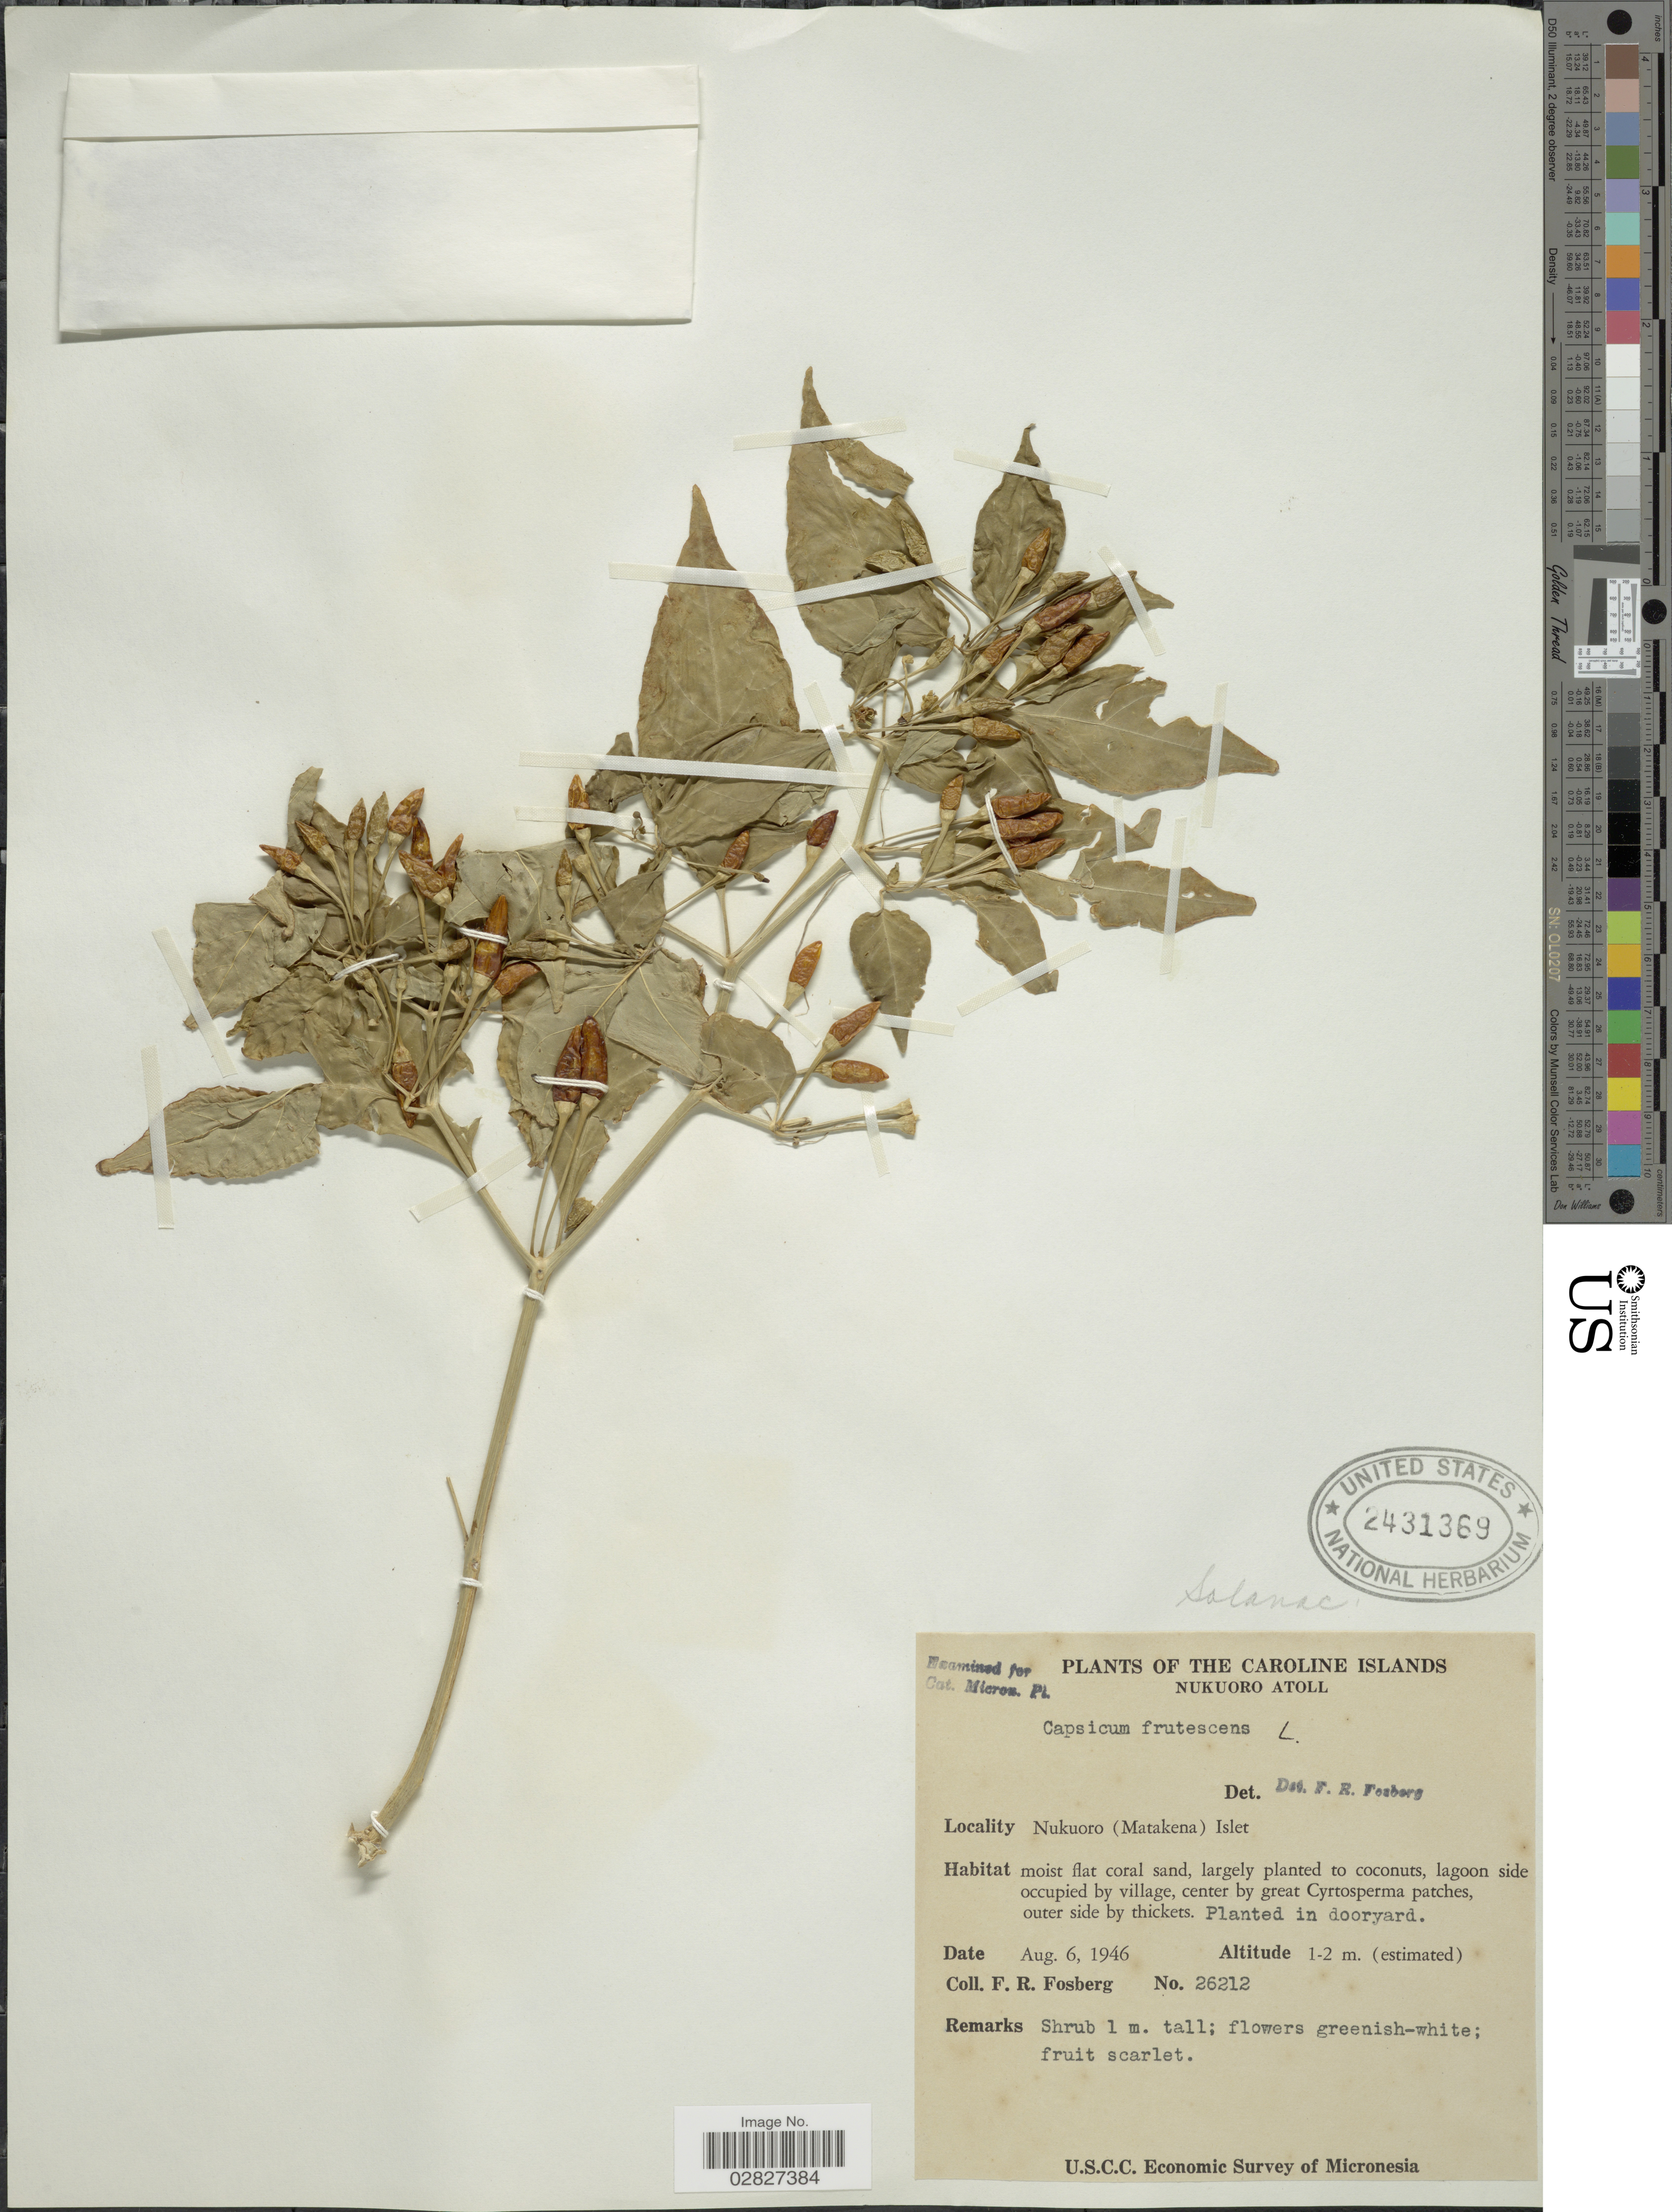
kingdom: Plantae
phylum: Tracheophyta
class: Magnoliopsida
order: Solanales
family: Solanaceae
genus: Capsicum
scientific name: Capsicum frutescens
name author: L.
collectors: F. R. Fosberg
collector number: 26212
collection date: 1946-08-06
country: Micronesia, Federated States of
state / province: Pohnpei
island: Nukuoro Atoll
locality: Caroline Islands. Nukuoro Atoll. Nukuoro (Matakena) Islet.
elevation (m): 1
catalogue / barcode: US 2431369